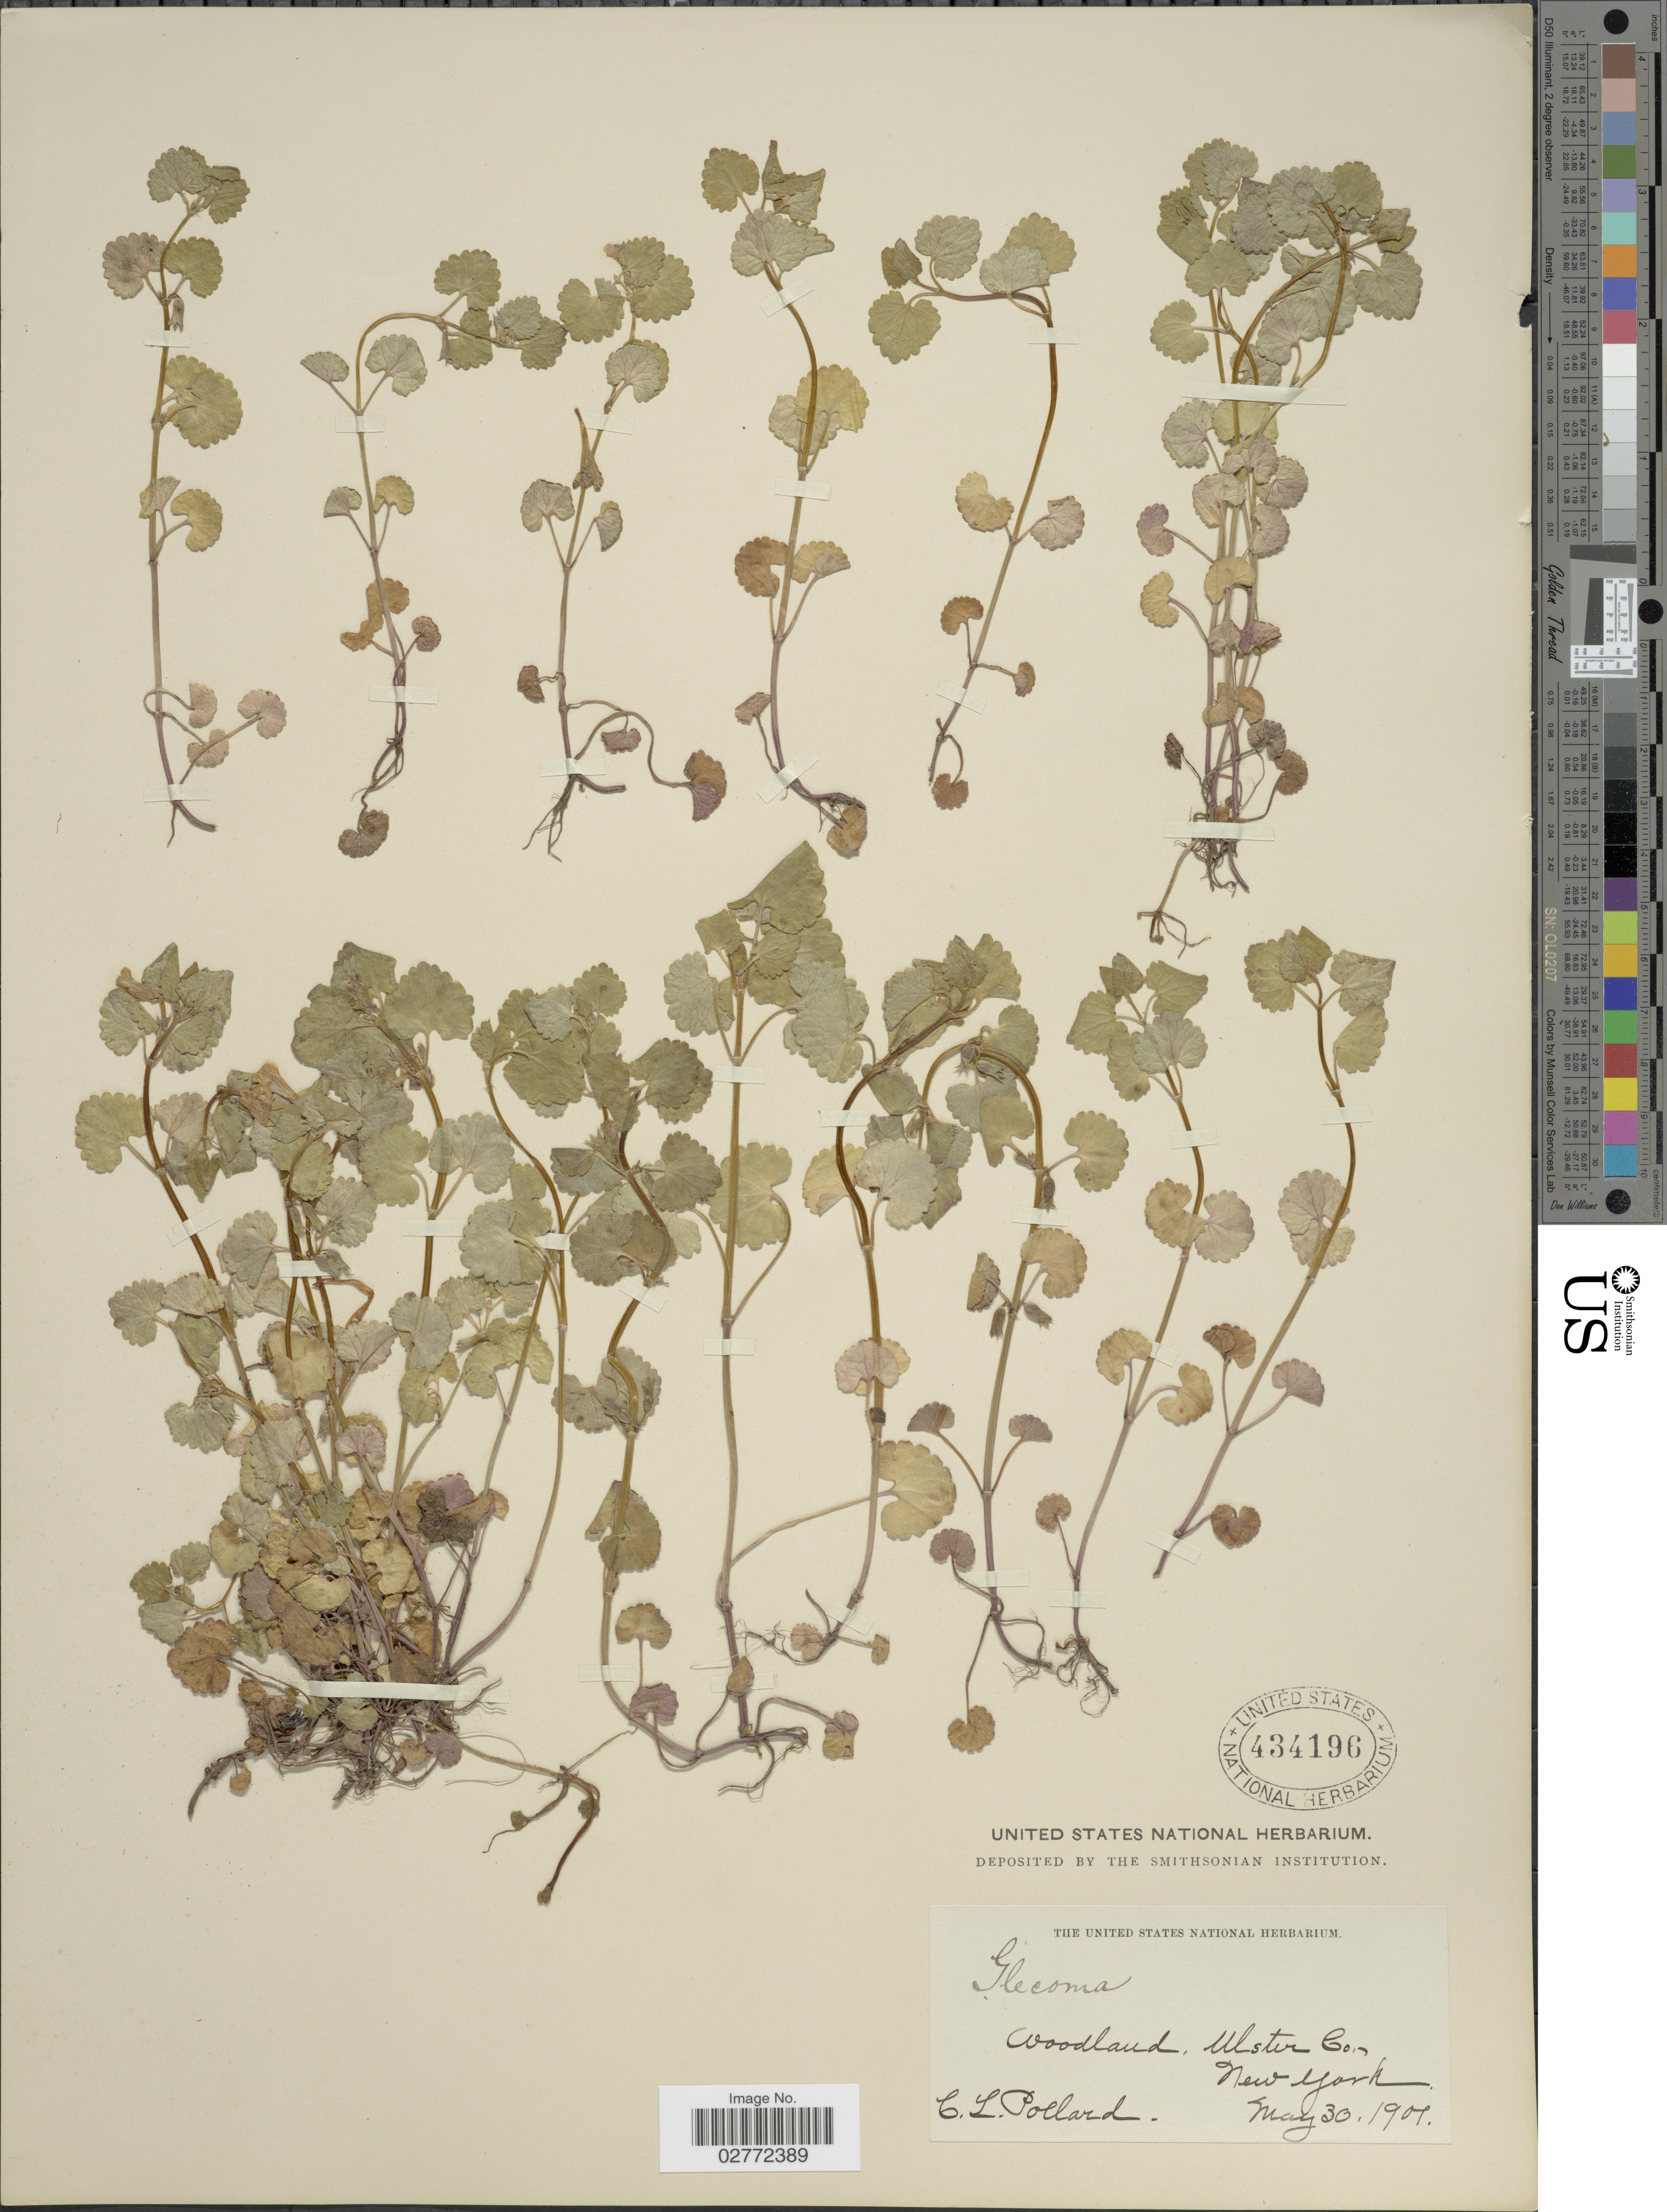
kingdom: Plantae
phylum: Tracheophyta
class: Magnoliopsida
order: Lamiales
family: Lamiaceae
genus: Glechoma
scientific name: Glechoma hederacea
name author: L.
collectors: C. L. Pollard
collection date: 1901-05-30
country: United States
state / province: New York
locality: Ulster Co.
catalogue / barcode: US 434196